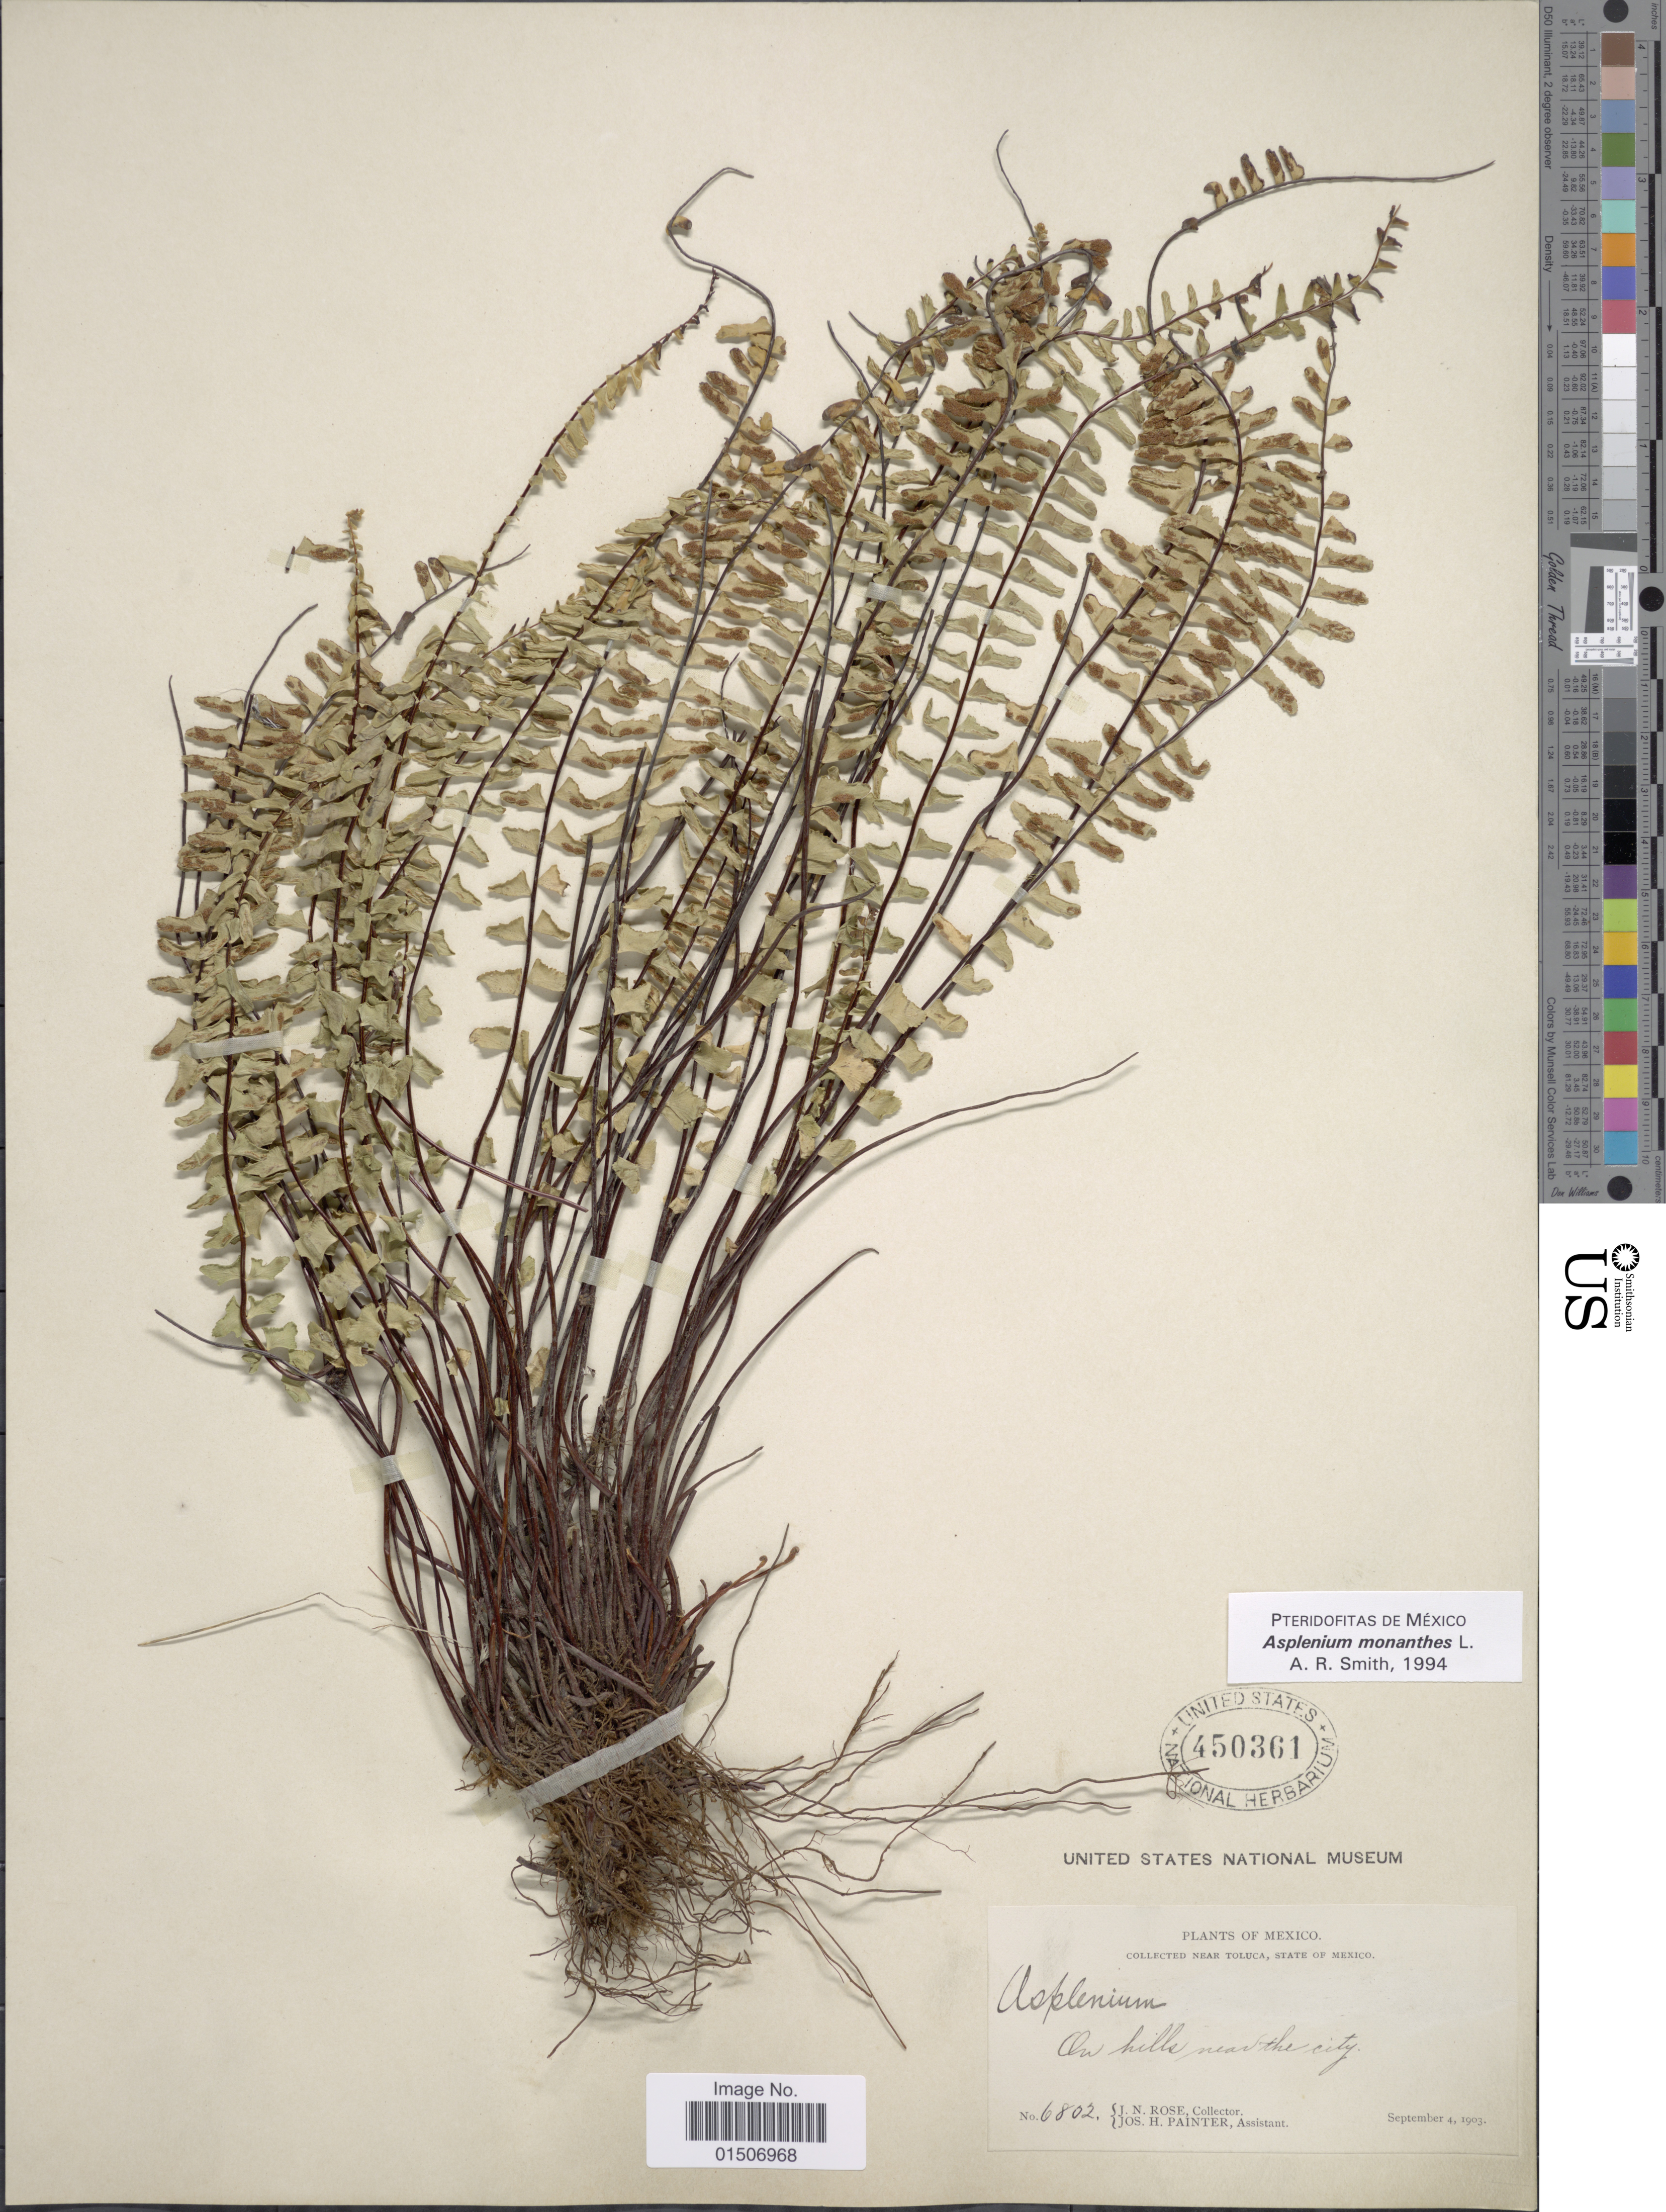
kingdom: Plantae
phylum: Tracheophyta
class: Polypodiopsida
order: Polypodiales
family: Aspleniaceae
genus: Asplenium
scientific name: Asplenium monanthes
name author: L.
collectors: J. N. Rose & J. H. Painter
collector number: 6802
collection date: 1903-09-04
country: Mexico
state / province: México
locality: Near Toluca, On hills near the city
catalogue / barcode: US 450361